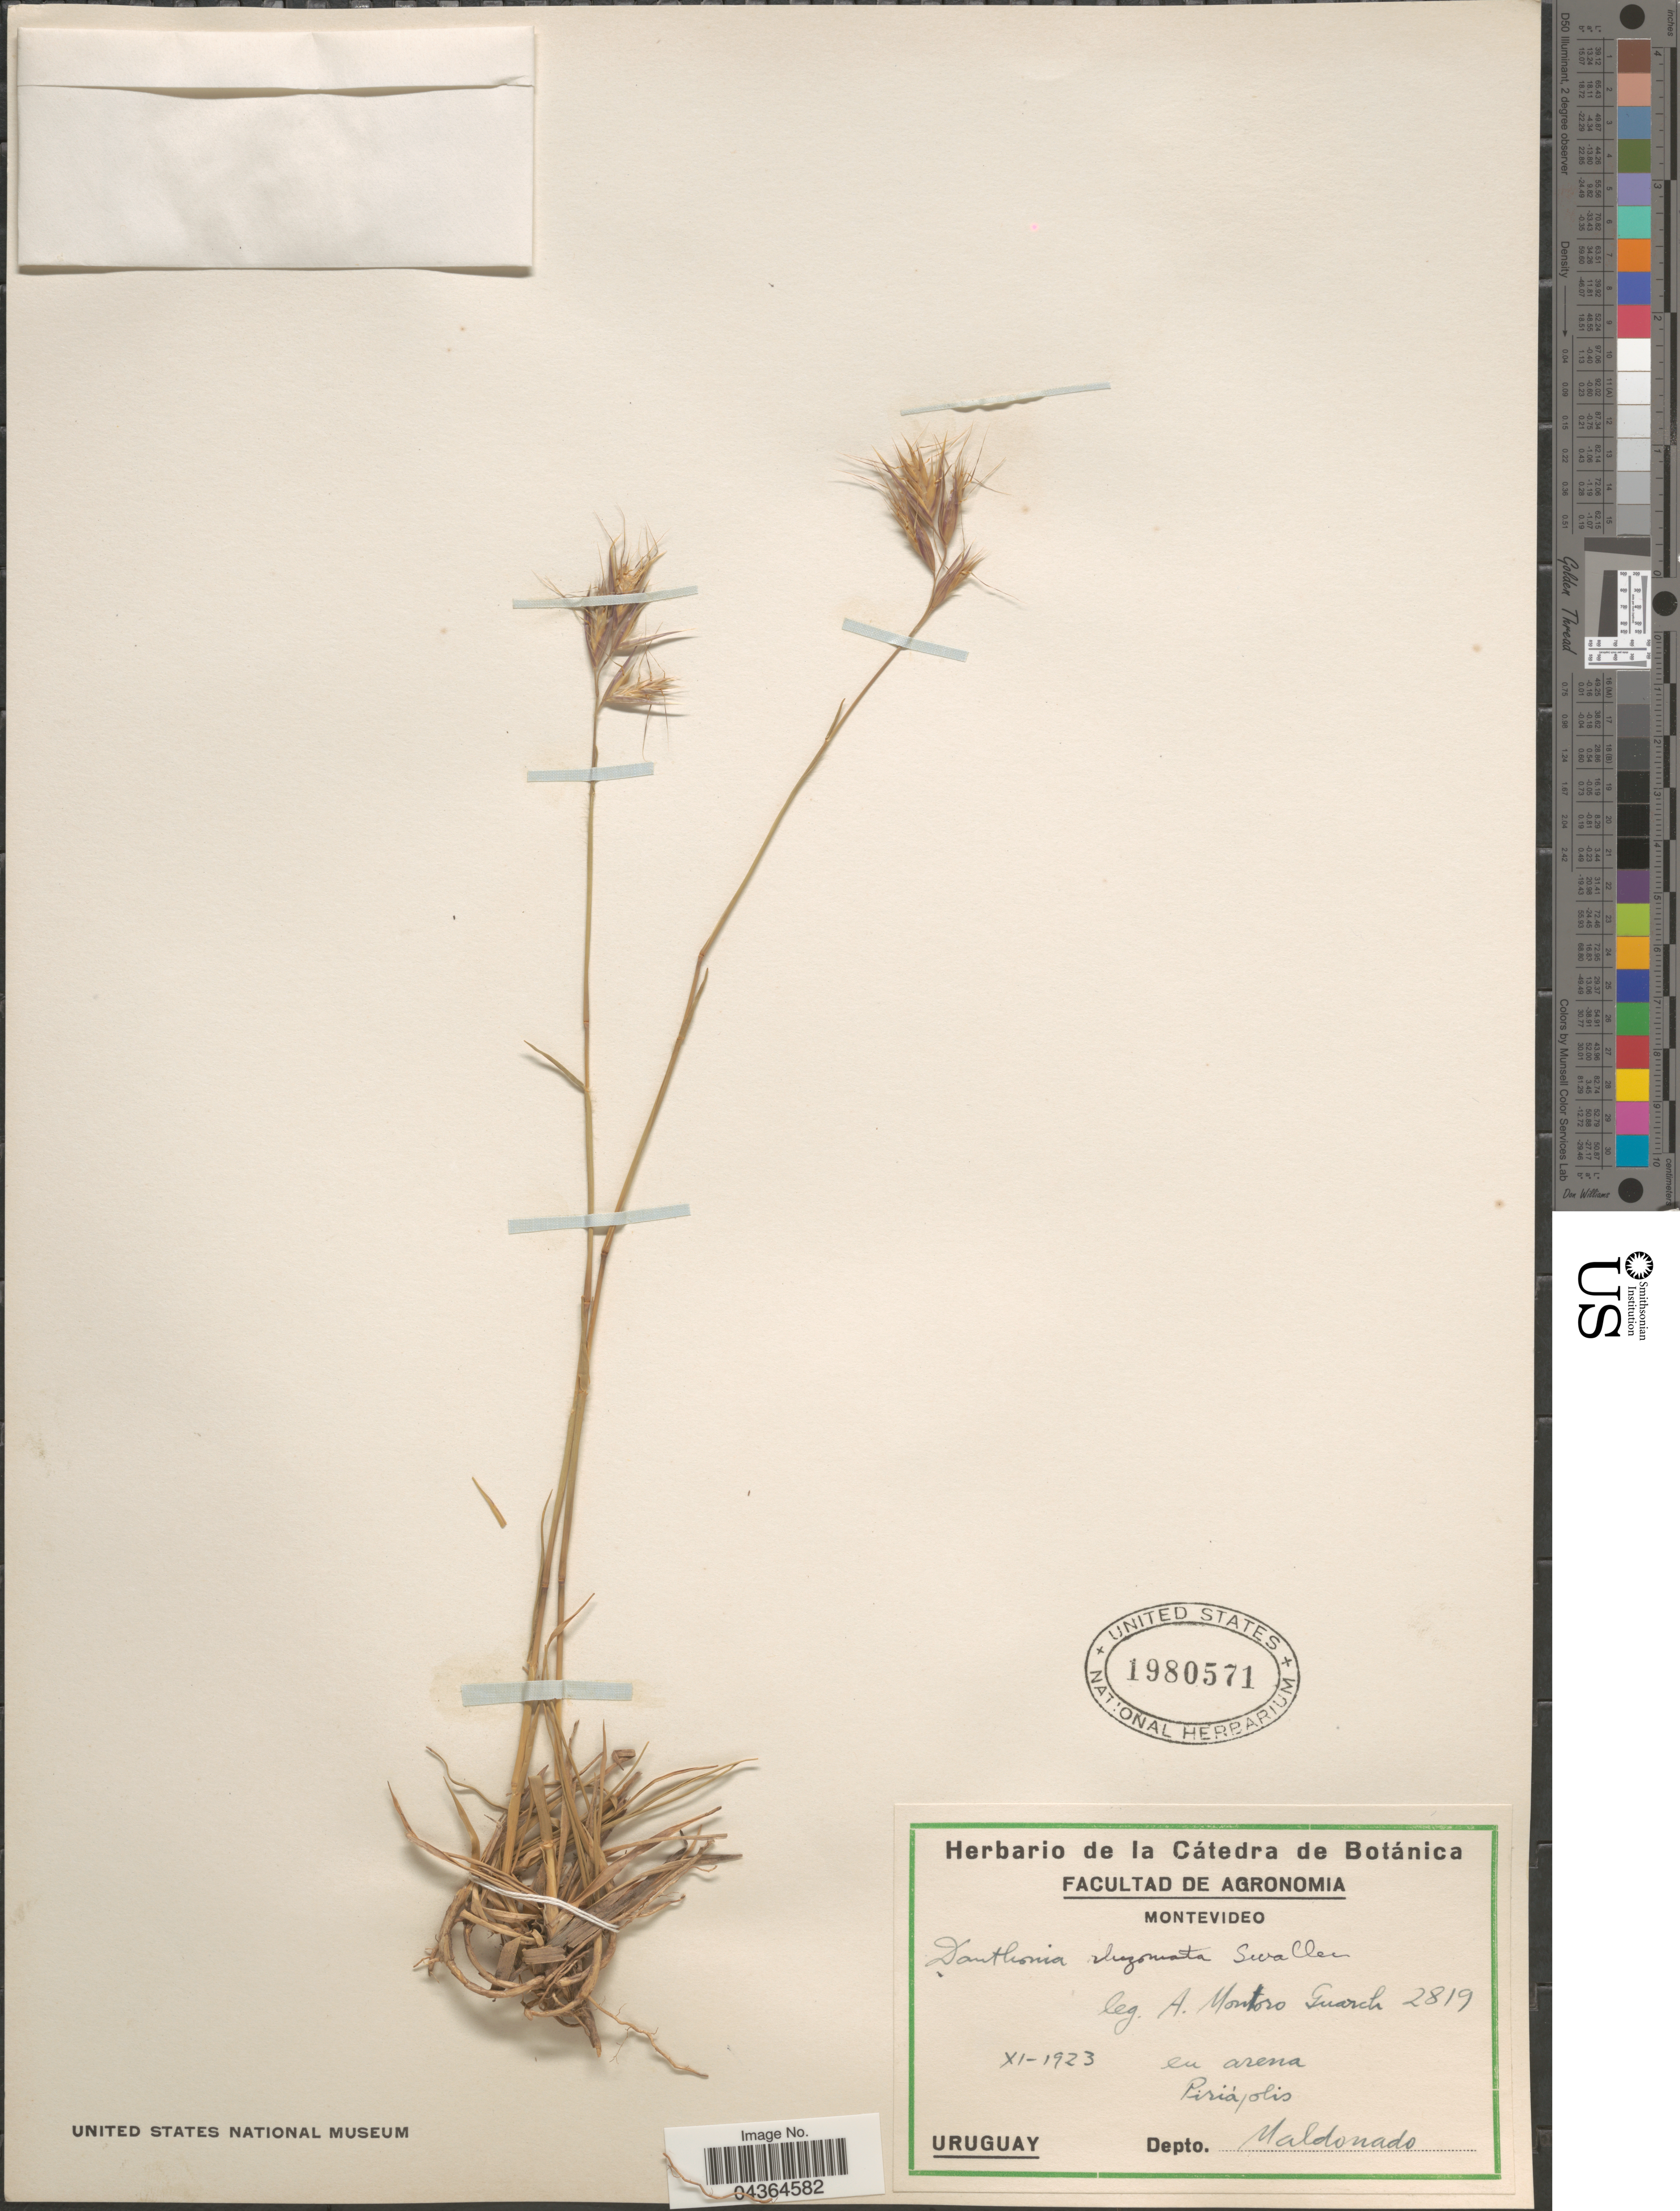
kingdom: Plantae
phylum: Tracheophyta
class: Liliopsida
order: Poales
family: Poaceae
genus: Danthonia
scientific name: Danthonia rhizomata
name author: Swallen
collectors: A. Guarch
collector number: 2819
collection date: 1923-11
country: Uruguay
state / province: Maldonado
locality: Depto. Maldonado.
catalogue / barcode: US 1980571